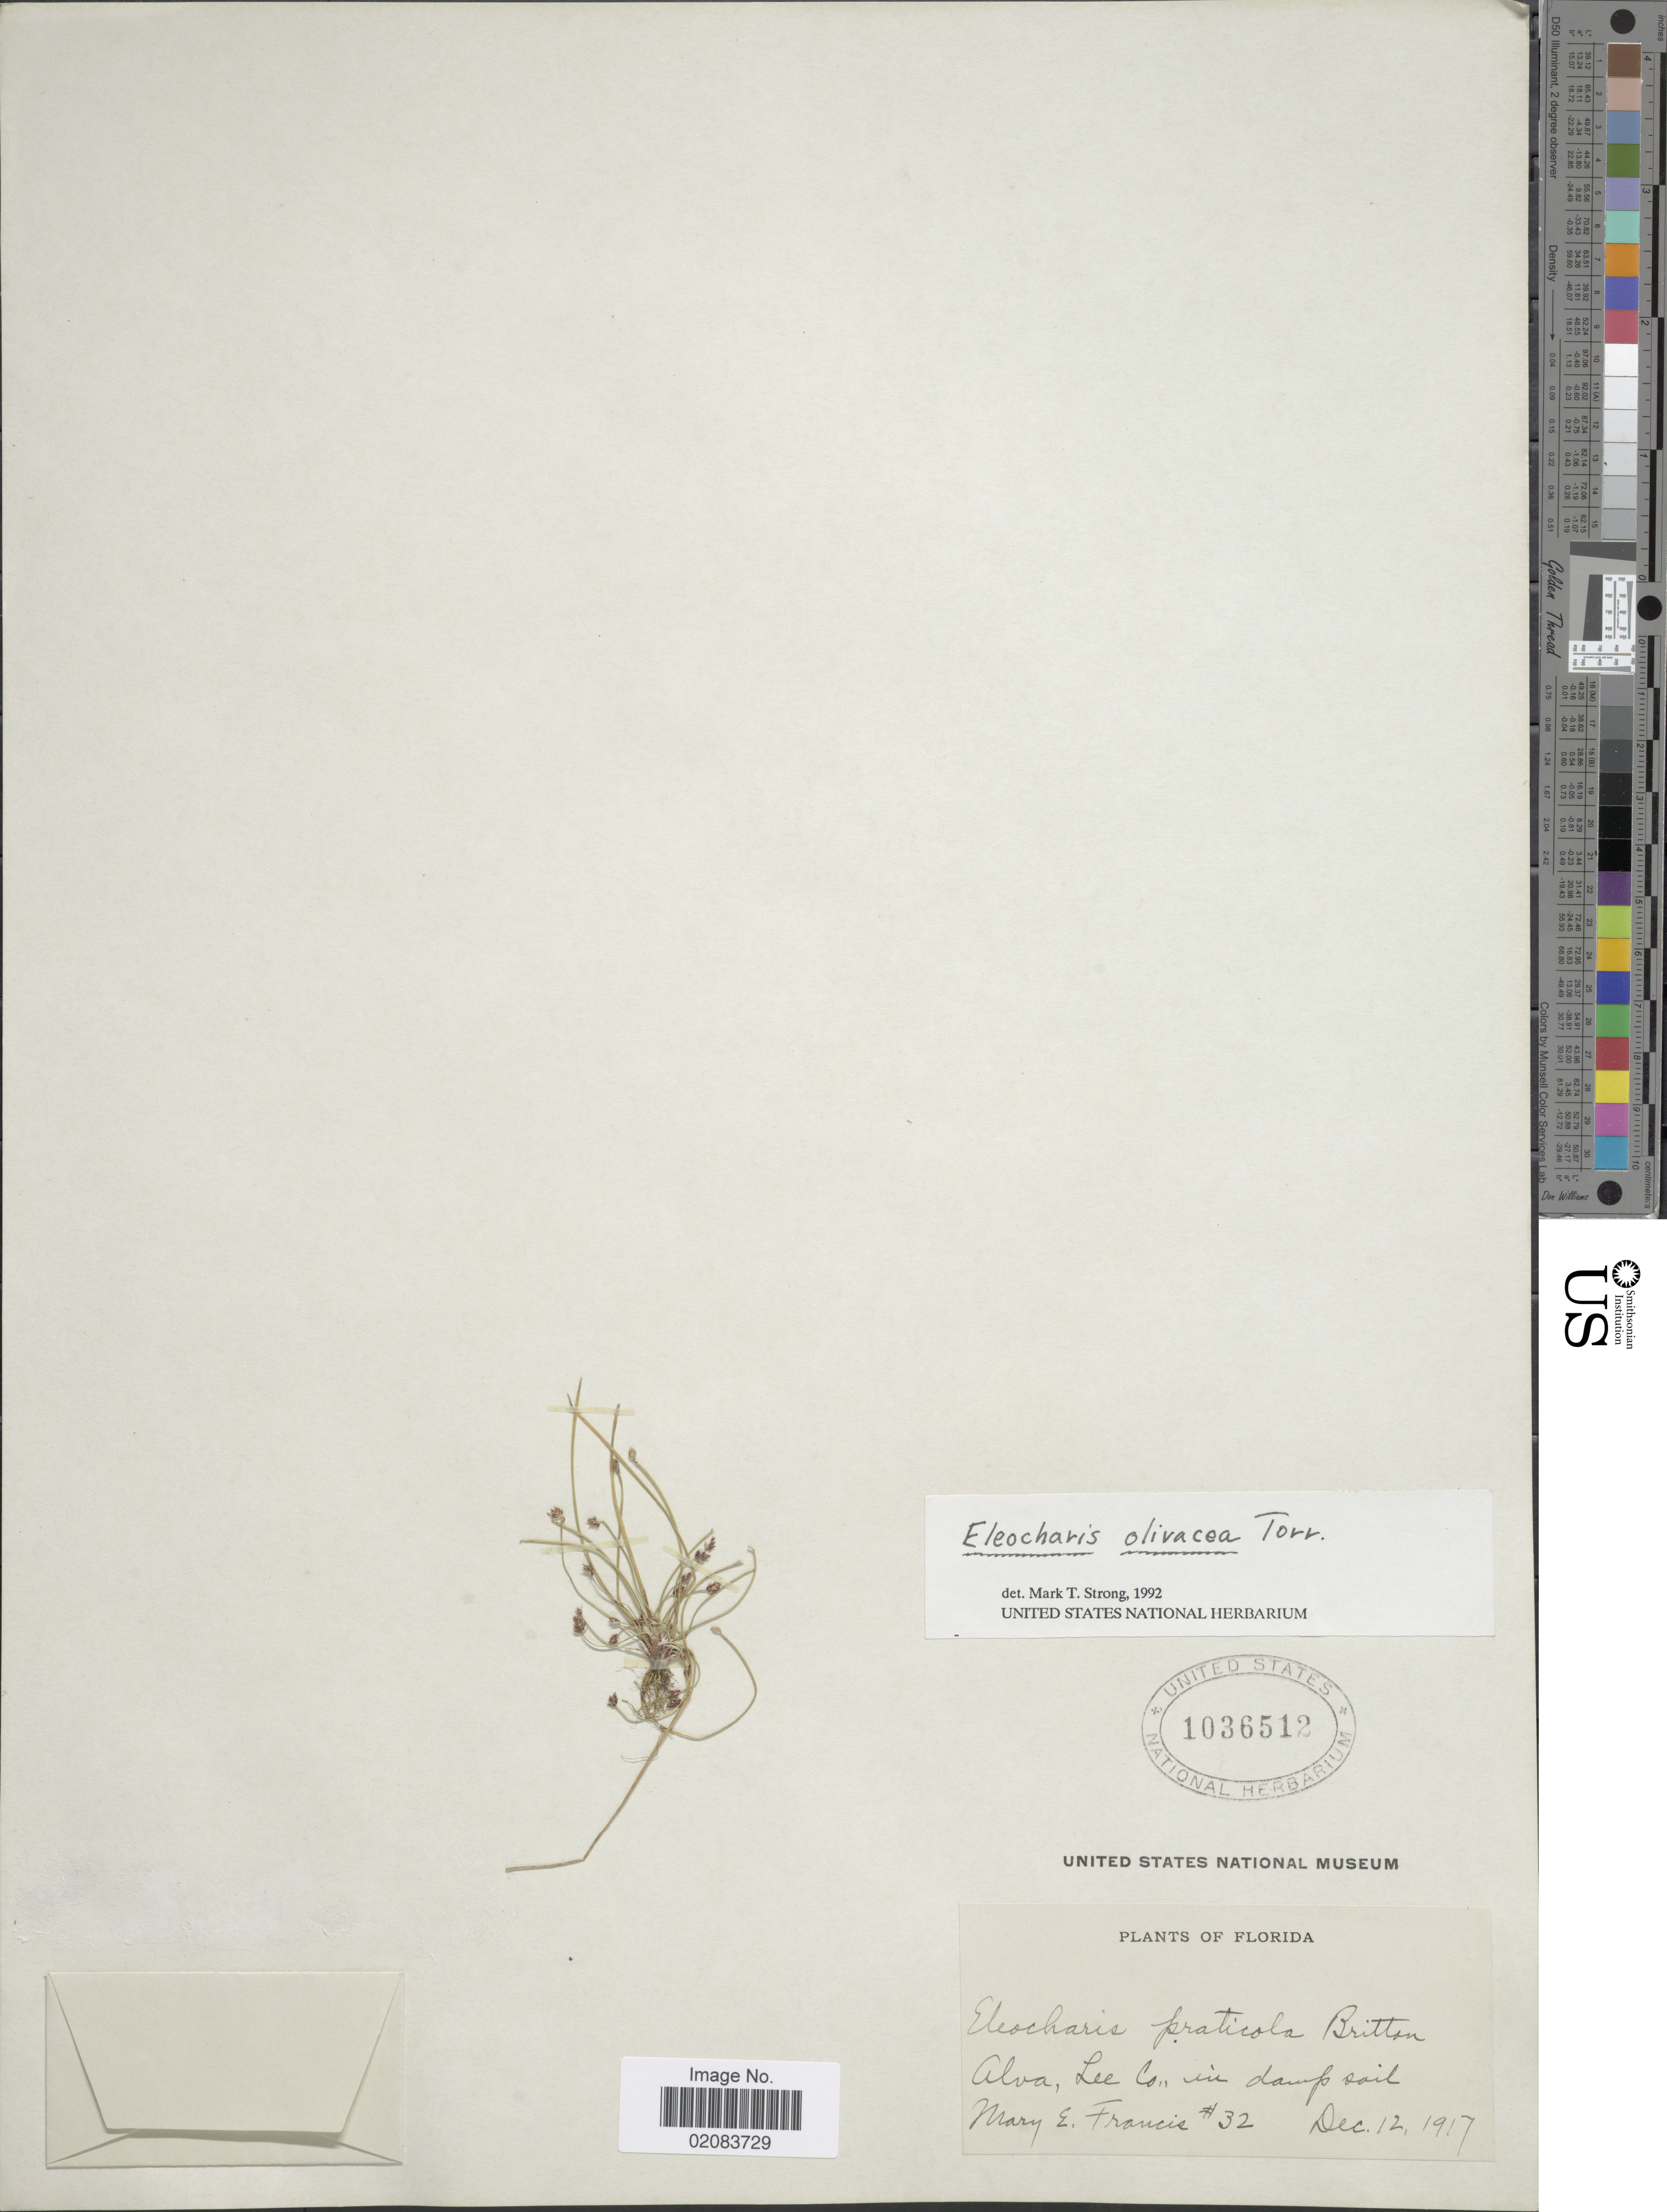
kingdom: Plantae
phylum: Tracheophyta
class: Liliopsida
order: Poales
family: Cyperaceae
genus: Eleocharis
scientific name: Eleocharis olivacea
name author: Torr.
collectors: M. E. Francis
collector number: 32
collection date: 1917-12-12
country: United States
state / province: Florida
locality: Alva, Lee Co., in damp soil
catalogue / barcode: US 1036512